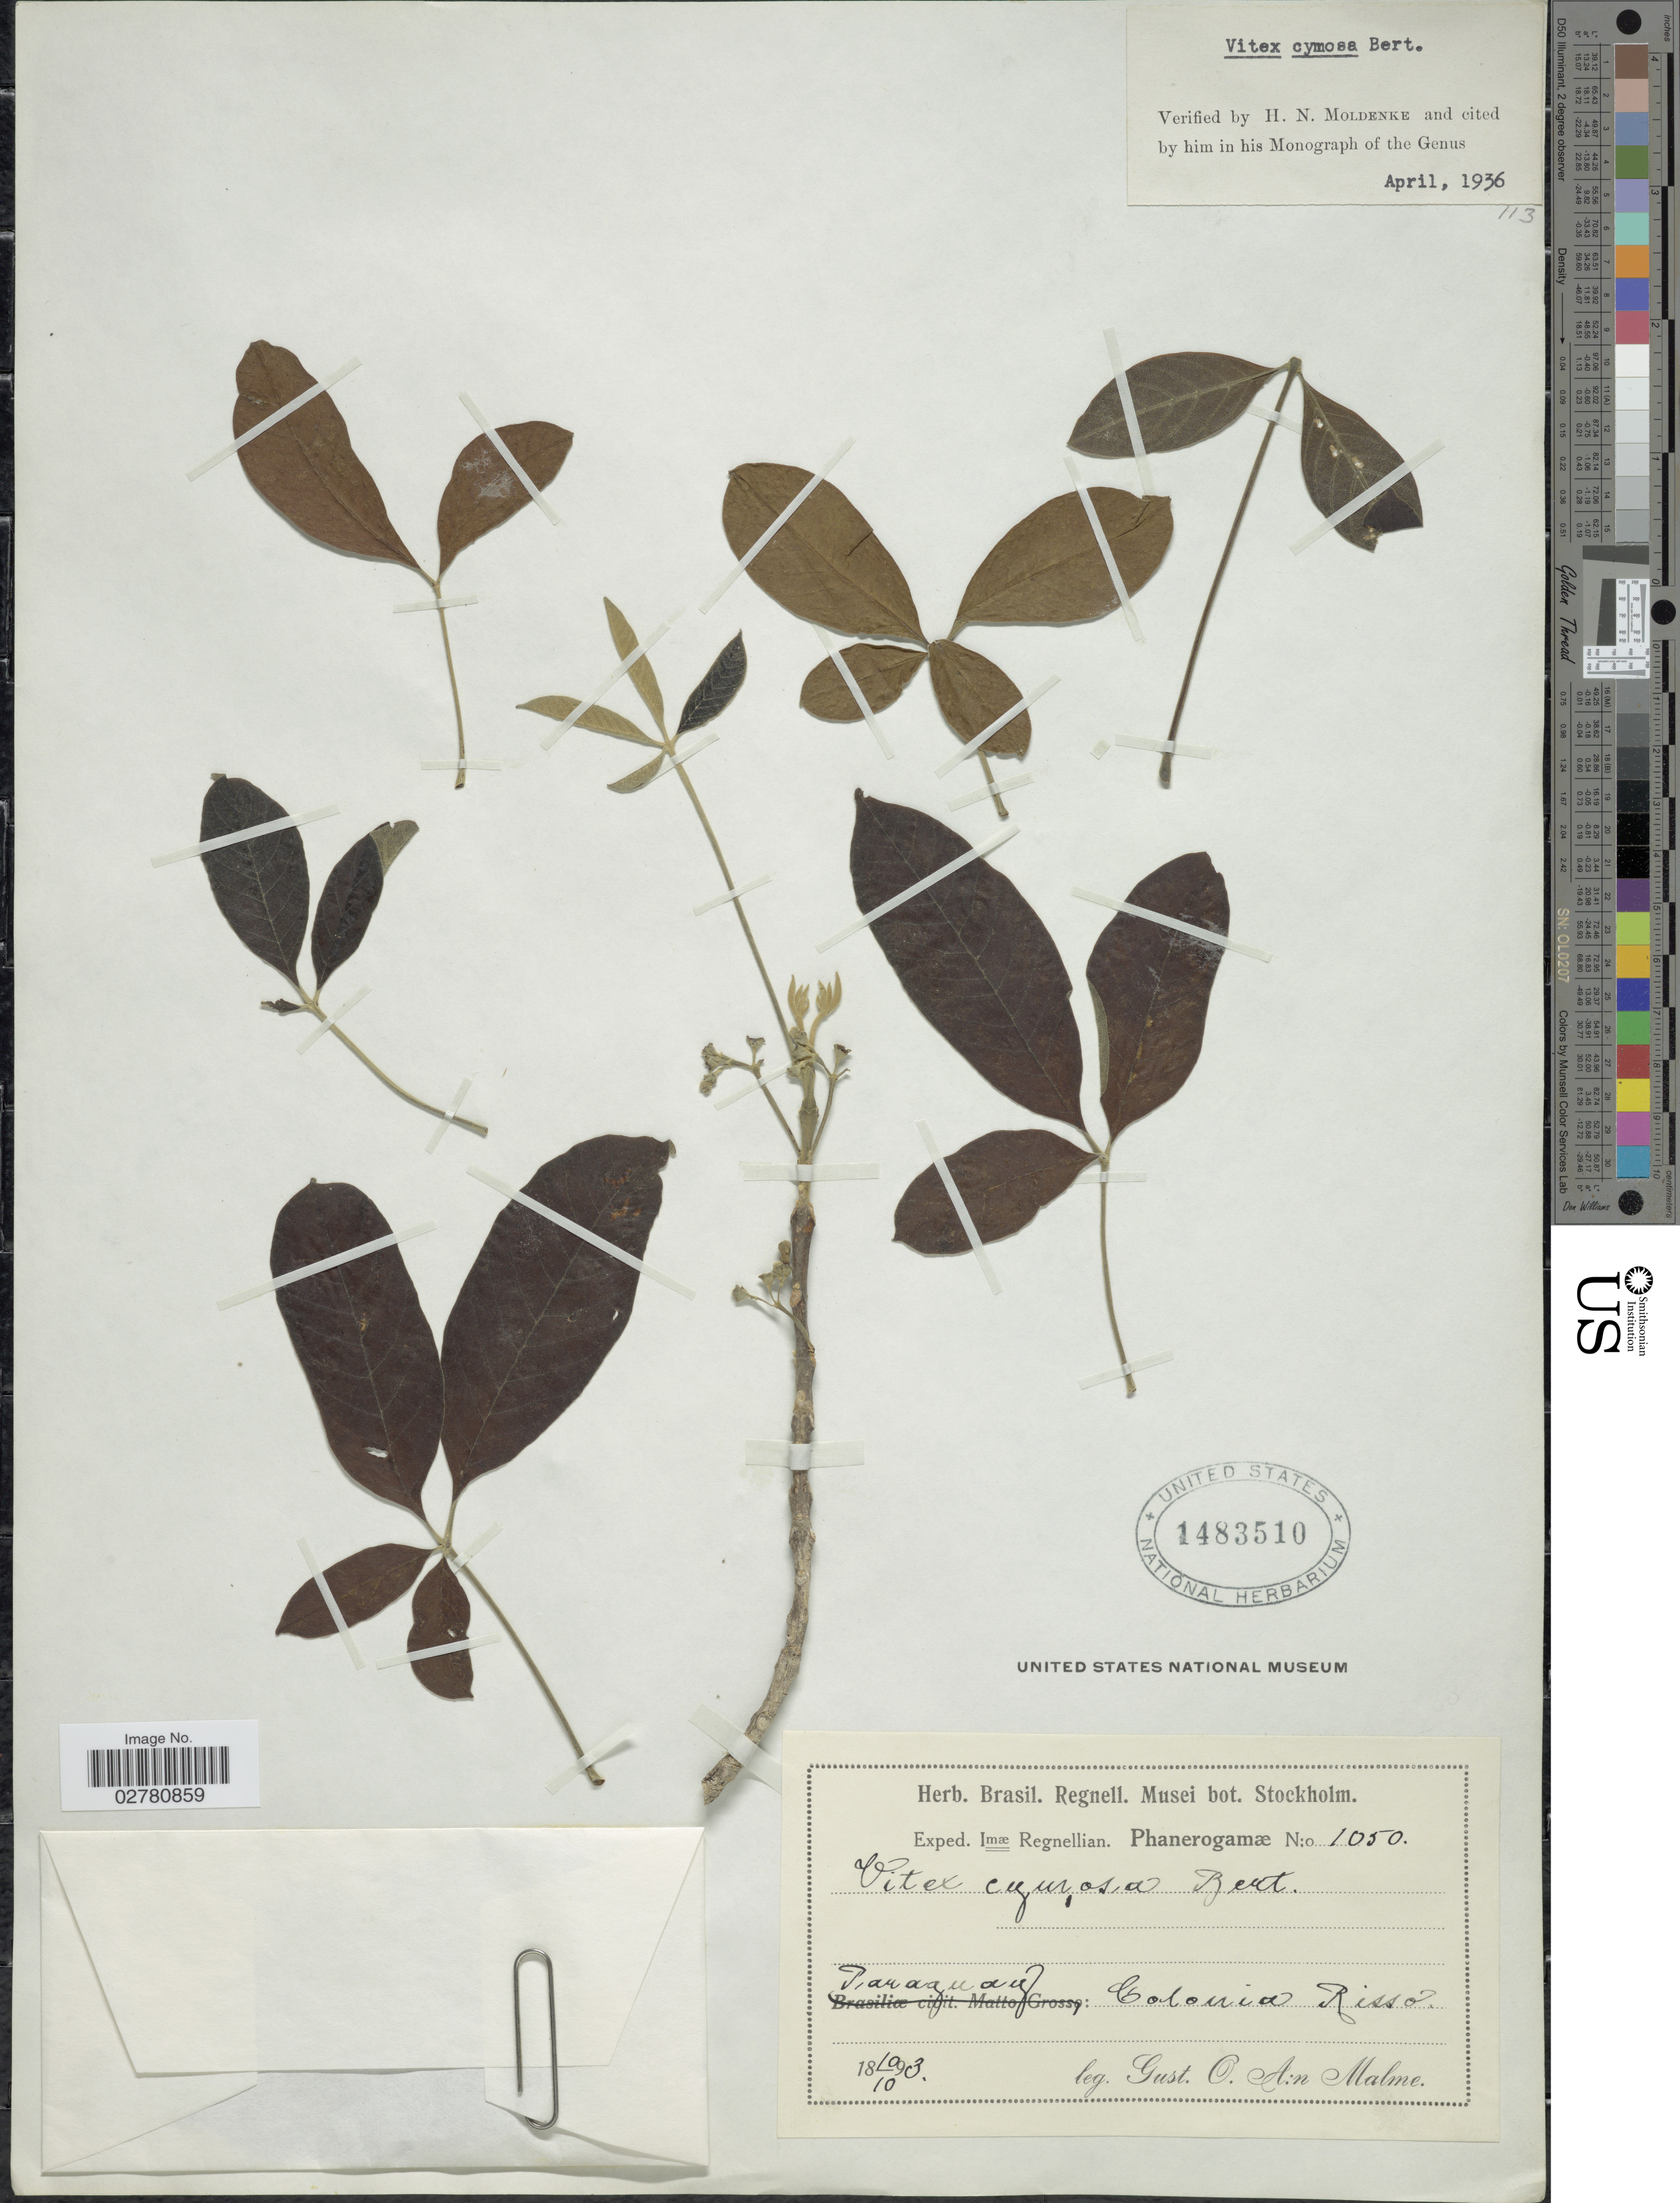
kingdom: Plantae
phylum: Tracheophyta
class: Magnoliopsida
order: Lamiales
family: Lamiaceae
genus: Vitex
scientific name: Vitex cymosa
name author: Bertero ex Spreng.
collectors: G. O. A. Malme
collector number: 1050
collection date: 1893-10-10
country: Paraguay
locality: Colonia Risso.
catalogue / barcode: US 1483510